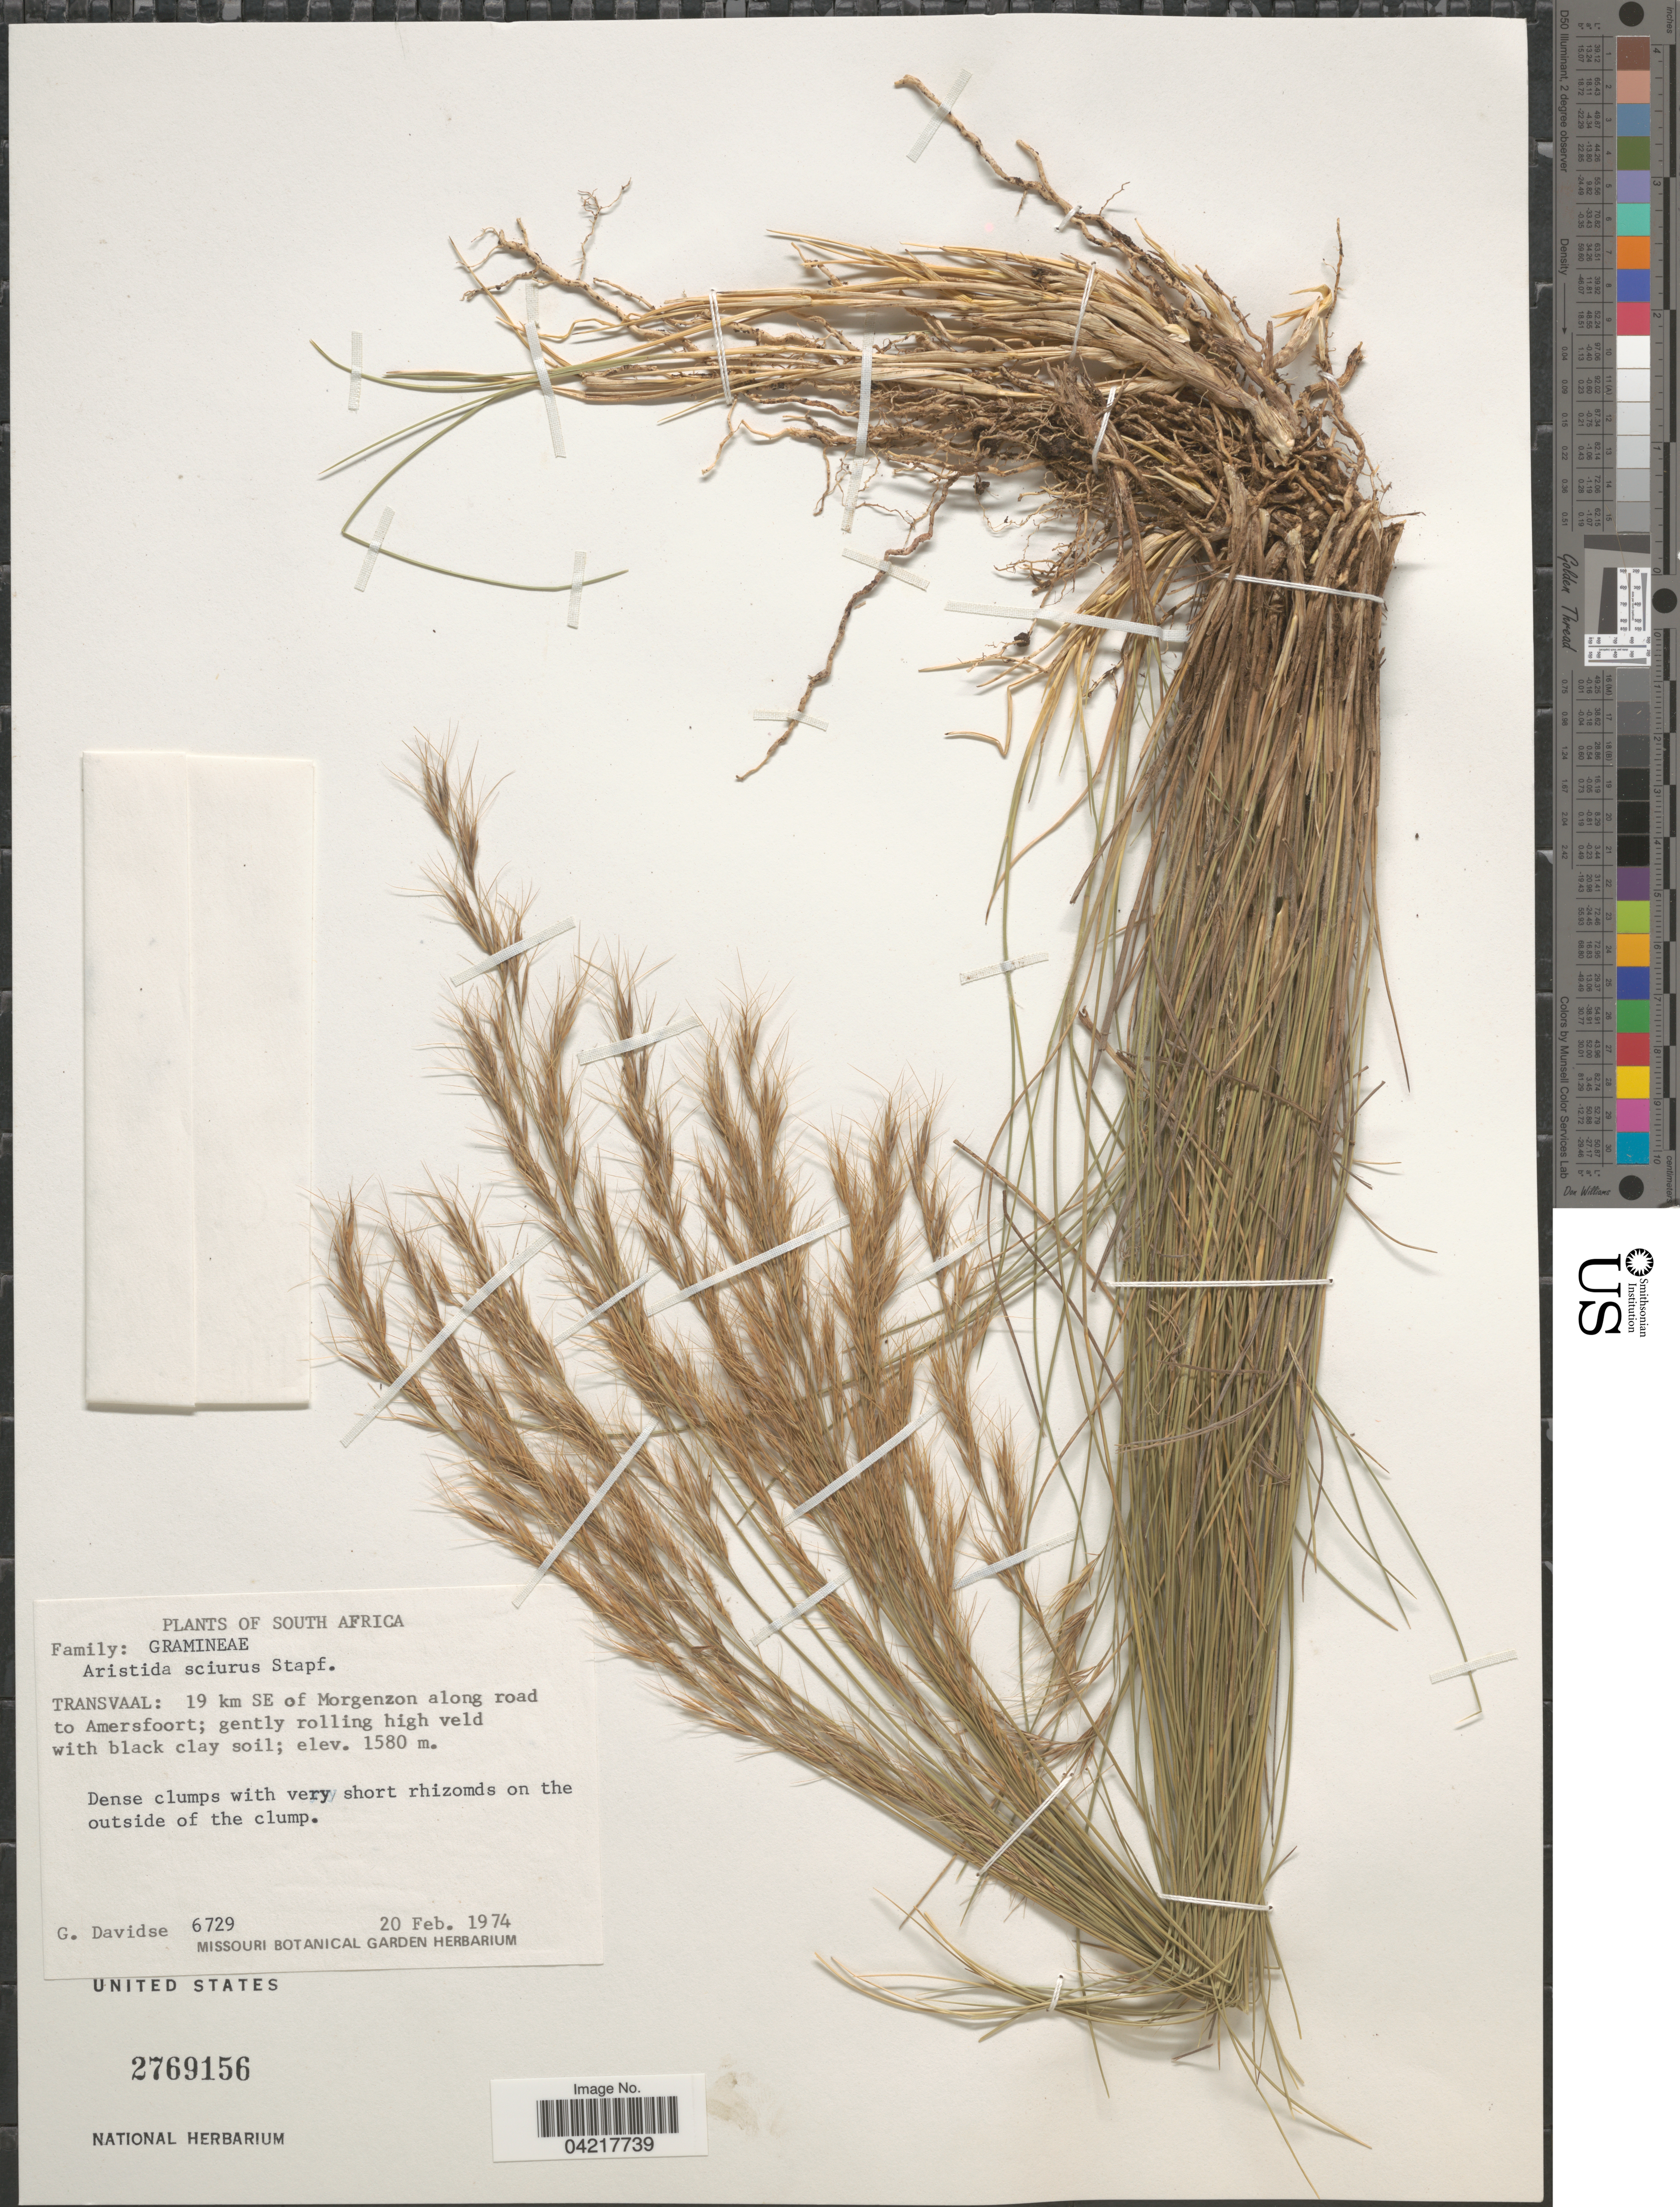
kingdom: Plantae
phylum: Tracheophyta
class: Liliopsida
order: Poales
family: Poaceae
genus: Aristida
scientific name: Aristida sciurus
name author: Stapf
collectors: G. Davidse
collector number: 6729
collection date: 1974-02-20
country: South Africa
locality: Transvaal: 19 km SE of Morgenzon along road to Amersfoort.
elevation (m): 1580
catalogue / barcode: US 2769156